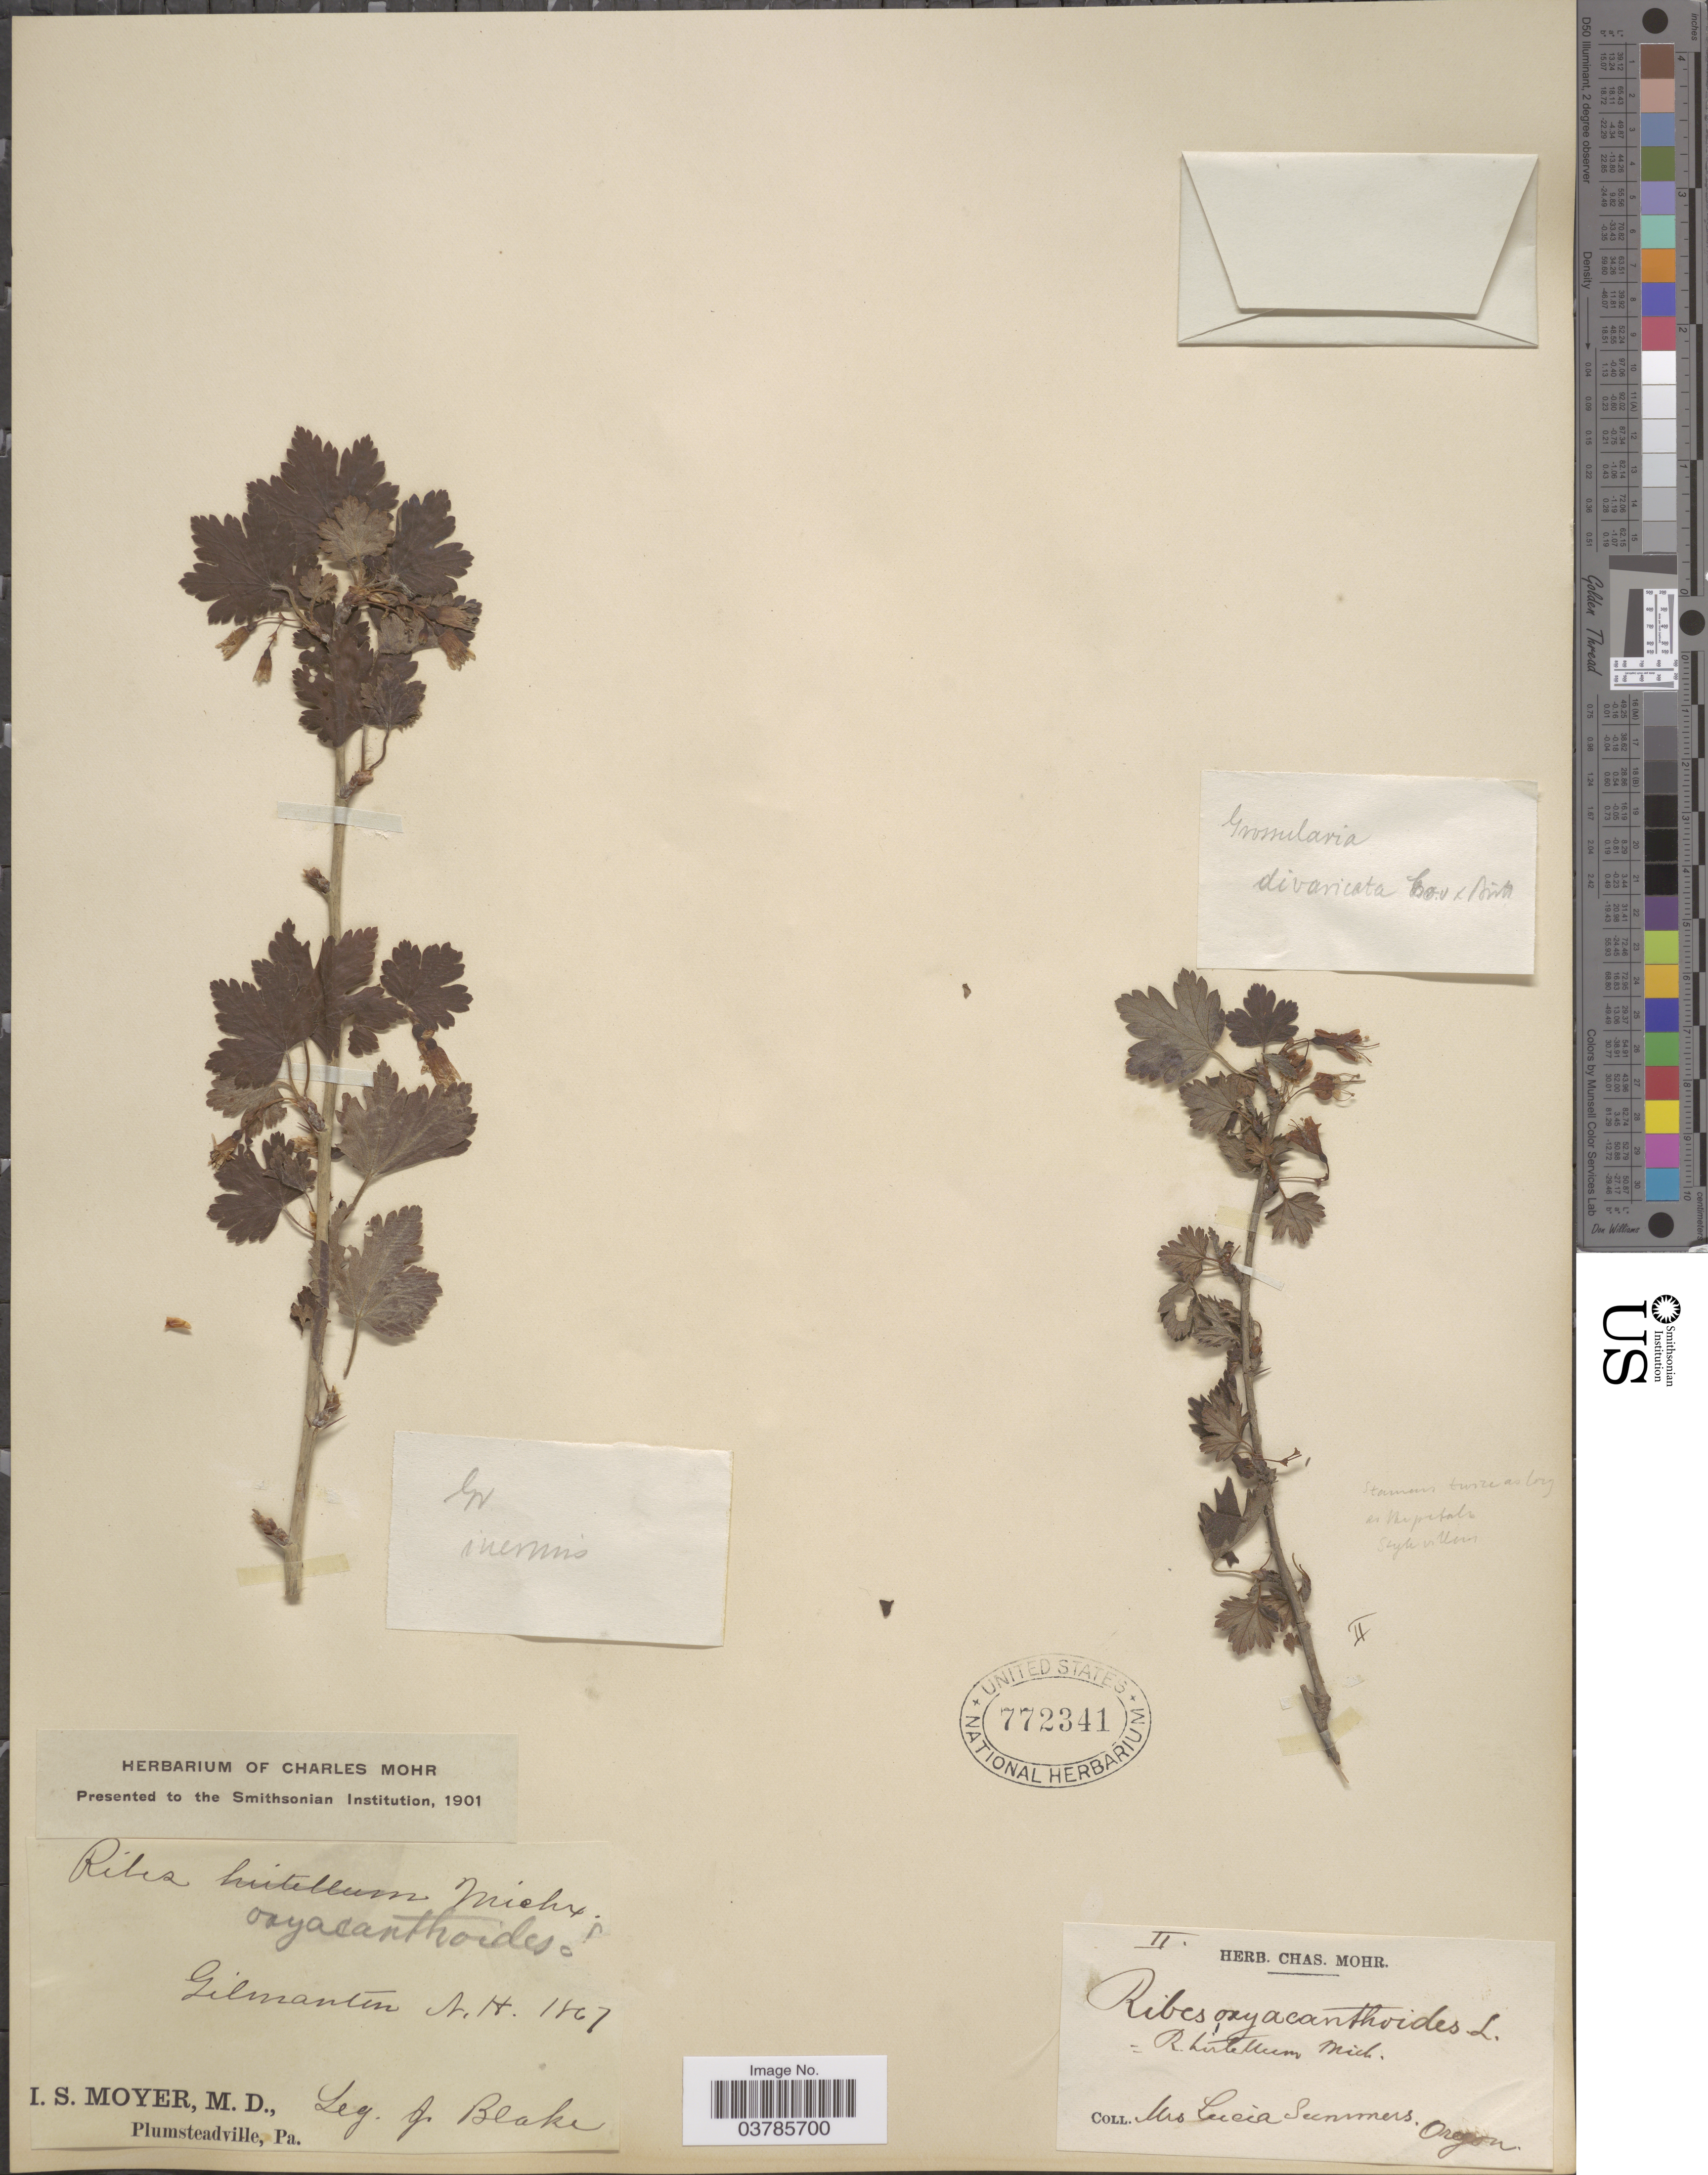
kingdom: Plantae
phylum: Tracheophyta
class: Magnoliopsida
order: Saxifragales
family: Grossulariaceae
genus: Ribes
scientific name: Ribes sp.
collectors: J. Blake & I. S. Moyer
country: United States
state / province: New Hampshire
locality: Gilmanton.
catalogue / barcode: US 772341